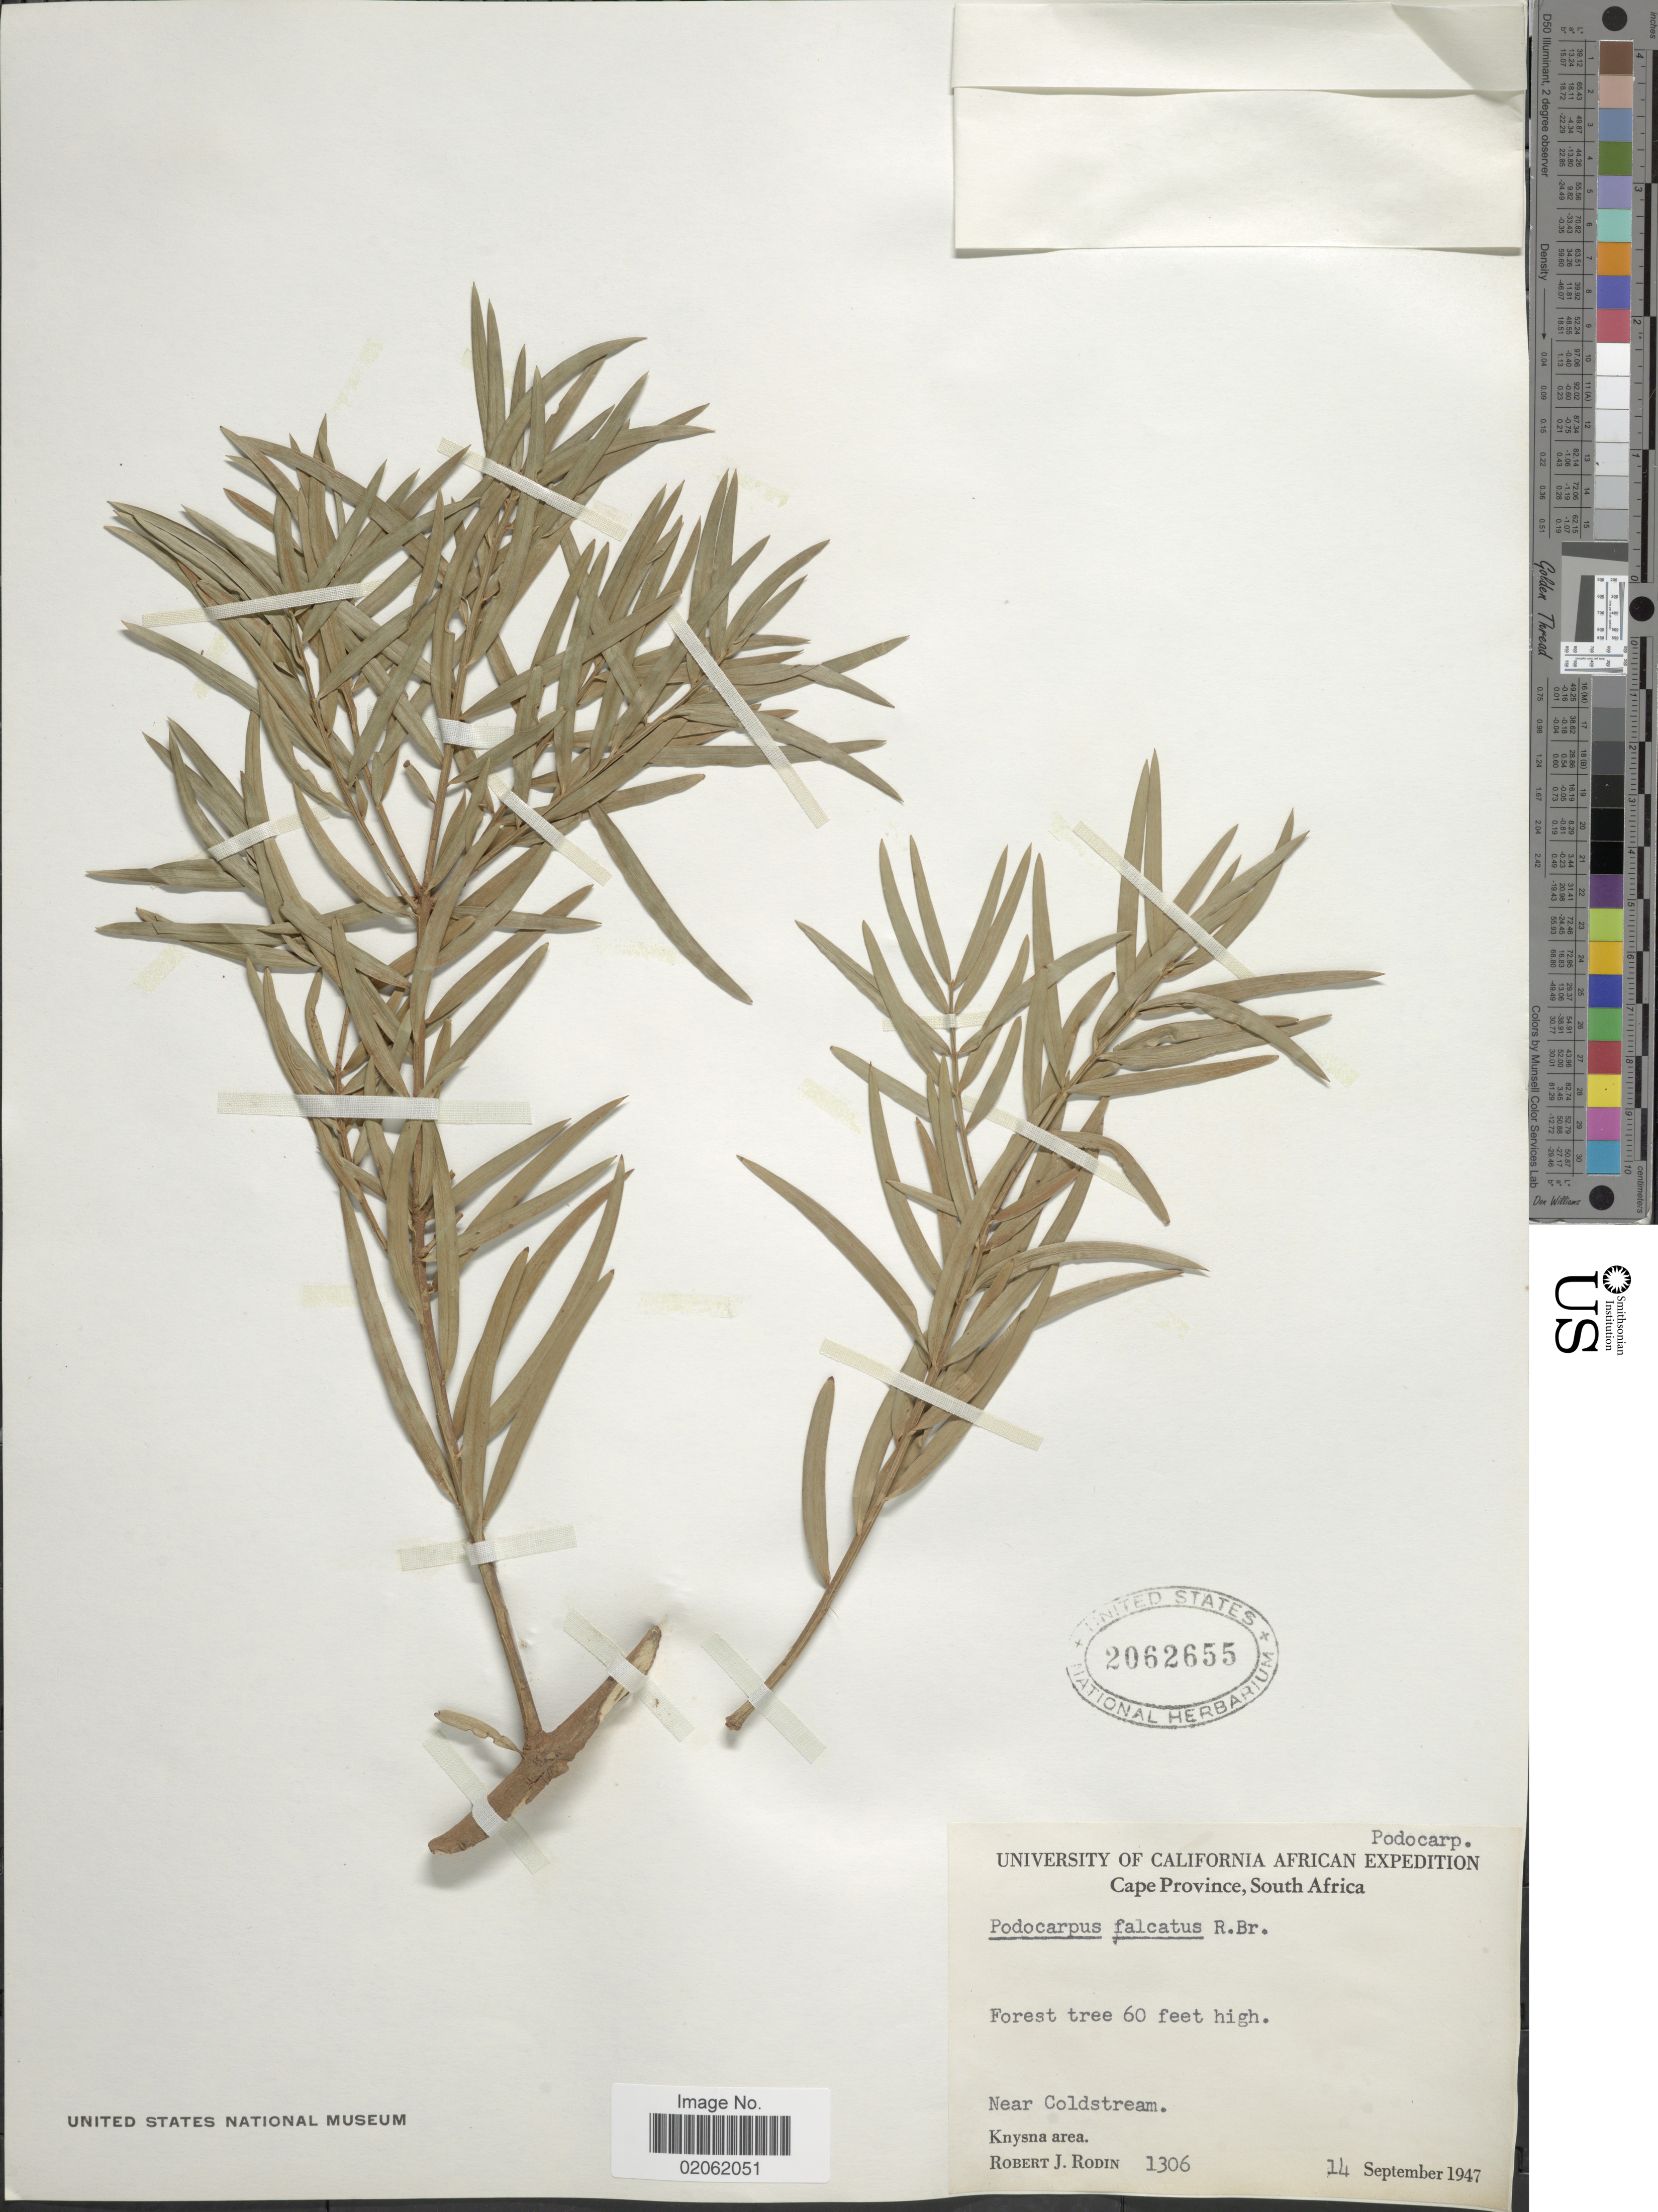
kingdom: Plantae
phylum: Tracheophyta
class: Pinopsida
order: Pinales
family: Podocarpaceae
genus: Podocarpus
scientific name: Podocarpus falcatus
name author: (Thunb.) Endl.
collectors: R. J. Rodin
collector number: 1306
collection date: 1947-09-14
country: South Africa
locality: Near Coldstream, Knysna area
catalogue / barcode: US 2062655